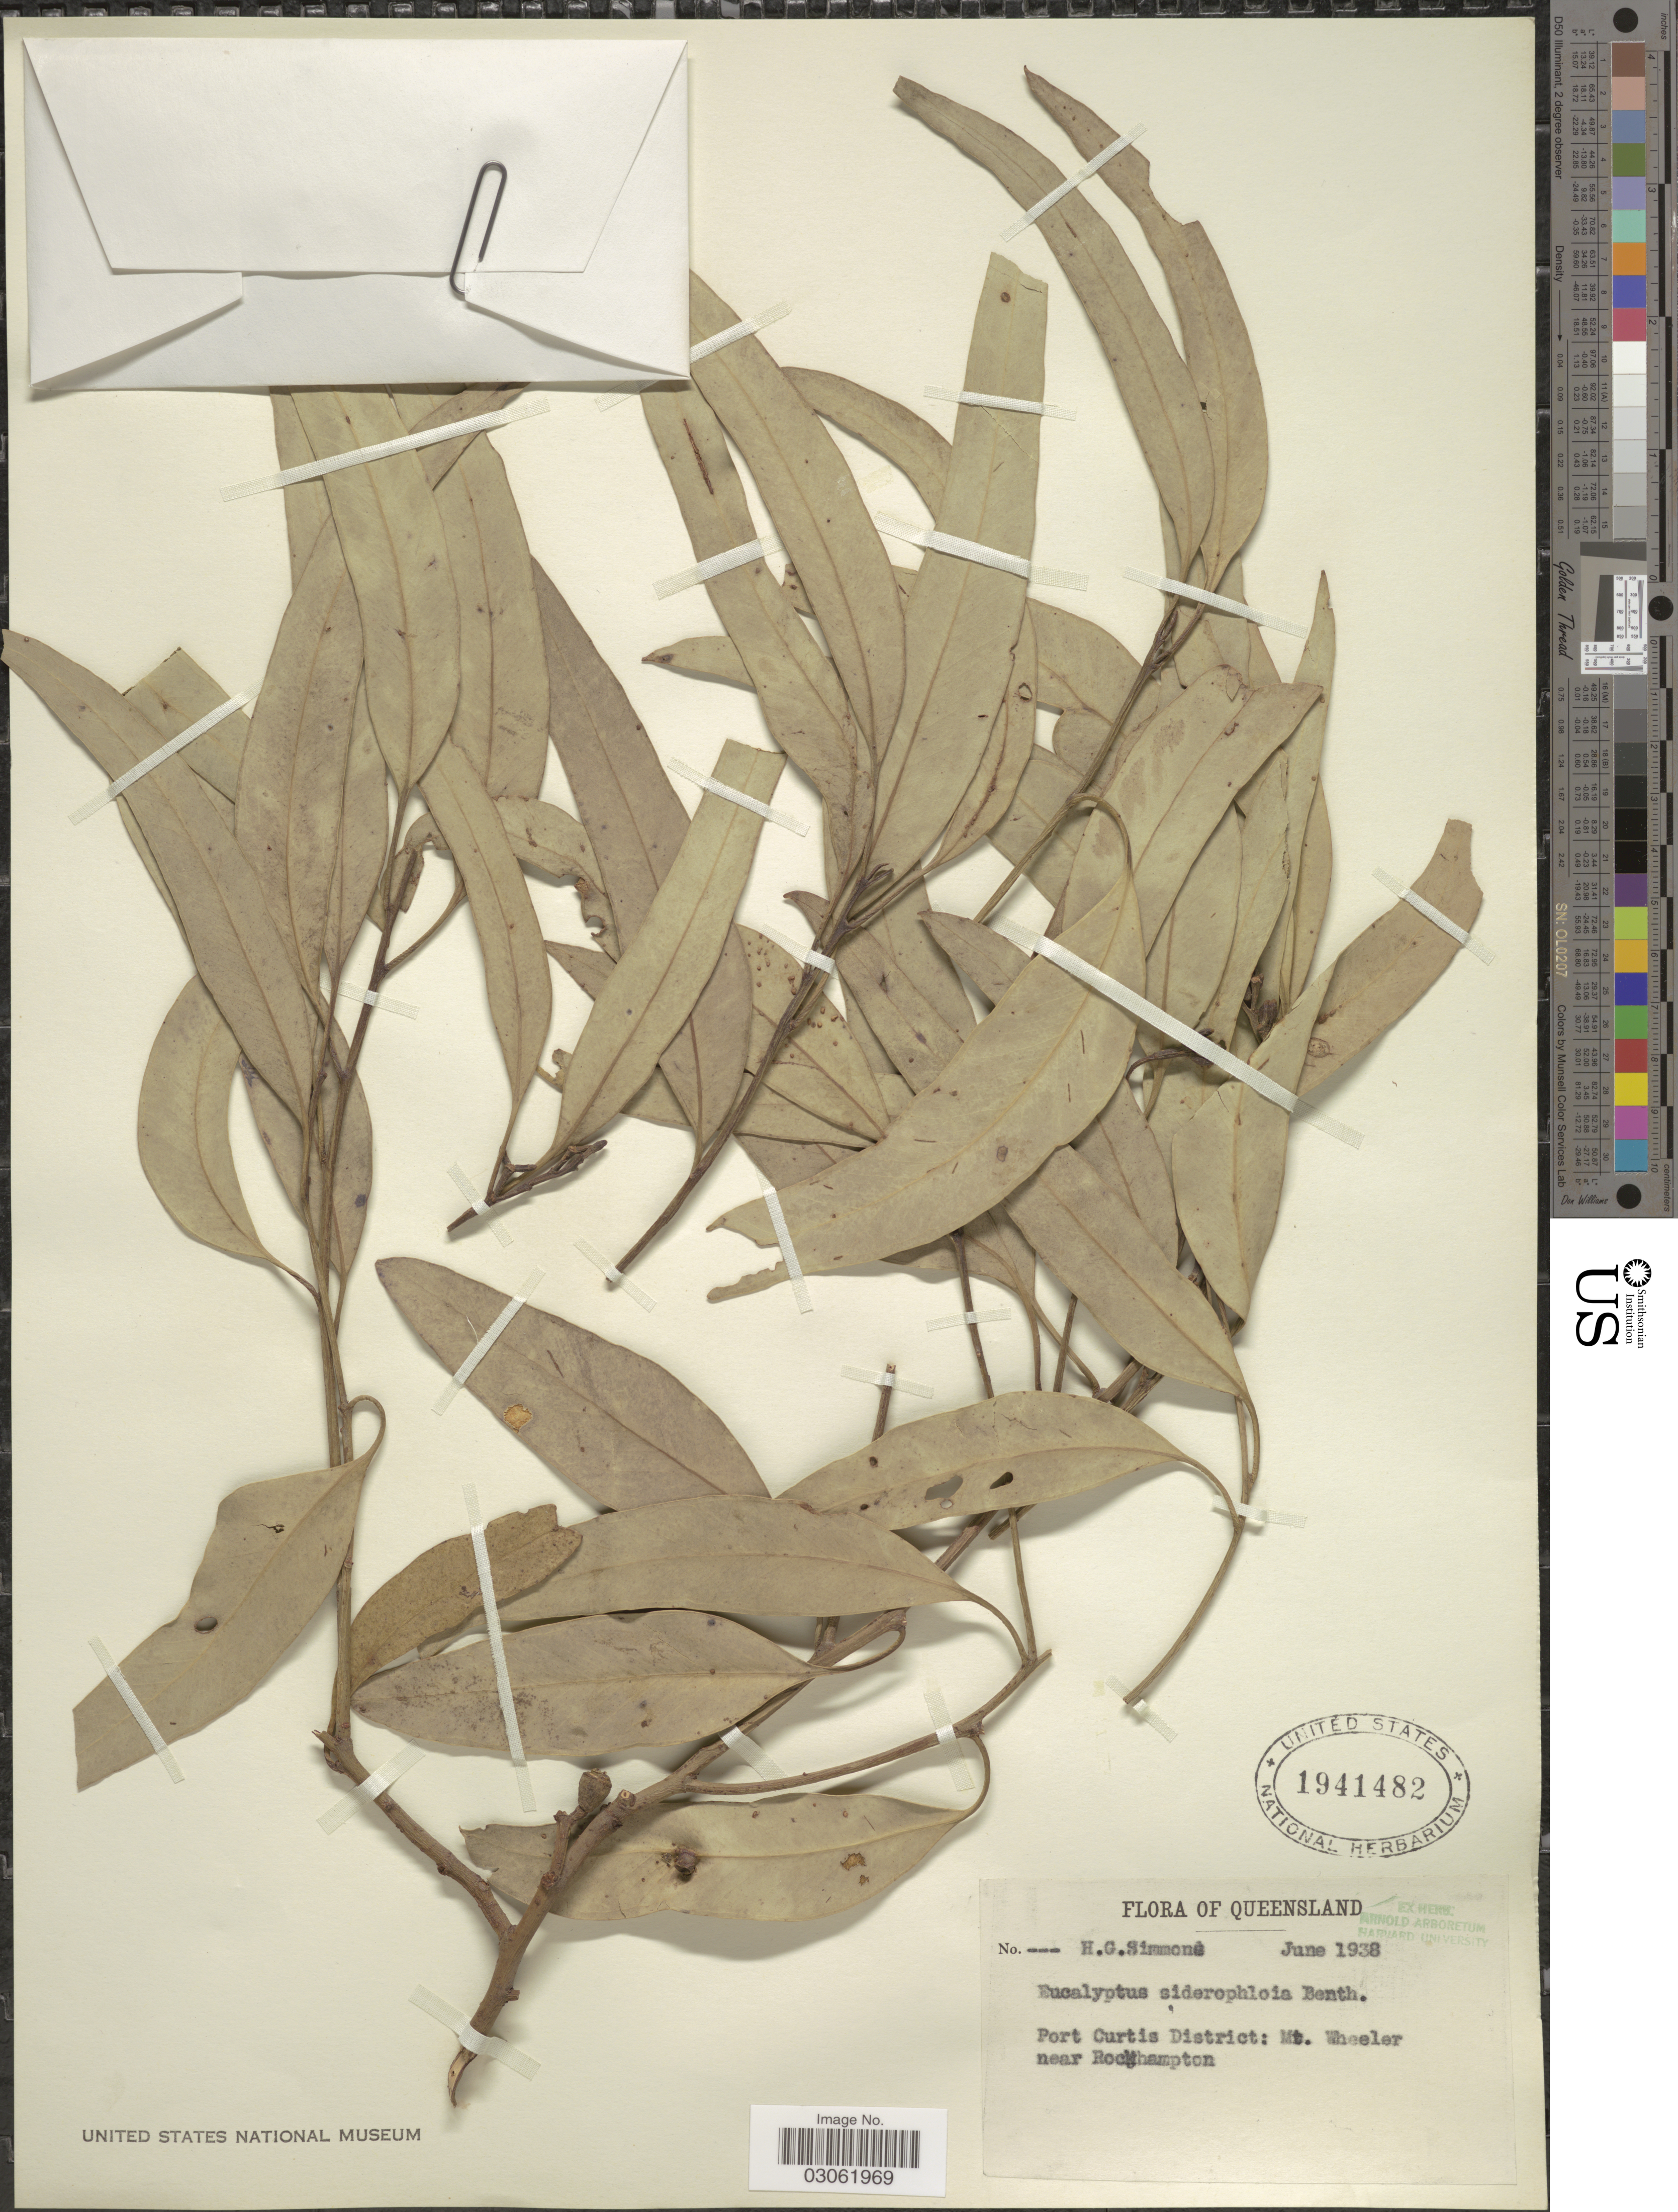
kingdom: Plantae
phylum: Tracheophyta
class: Magnoliopsida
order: Myrtales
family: Myrtaceae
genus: Eucalyptus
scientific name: Eucalyptus siderophloia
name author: Benth.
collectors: H. Simmons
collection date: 1938-06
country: Australia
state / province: Queensland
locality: Port Curtis District: Mt. Wheeler near Rockhampton.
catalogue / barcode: US 1941482